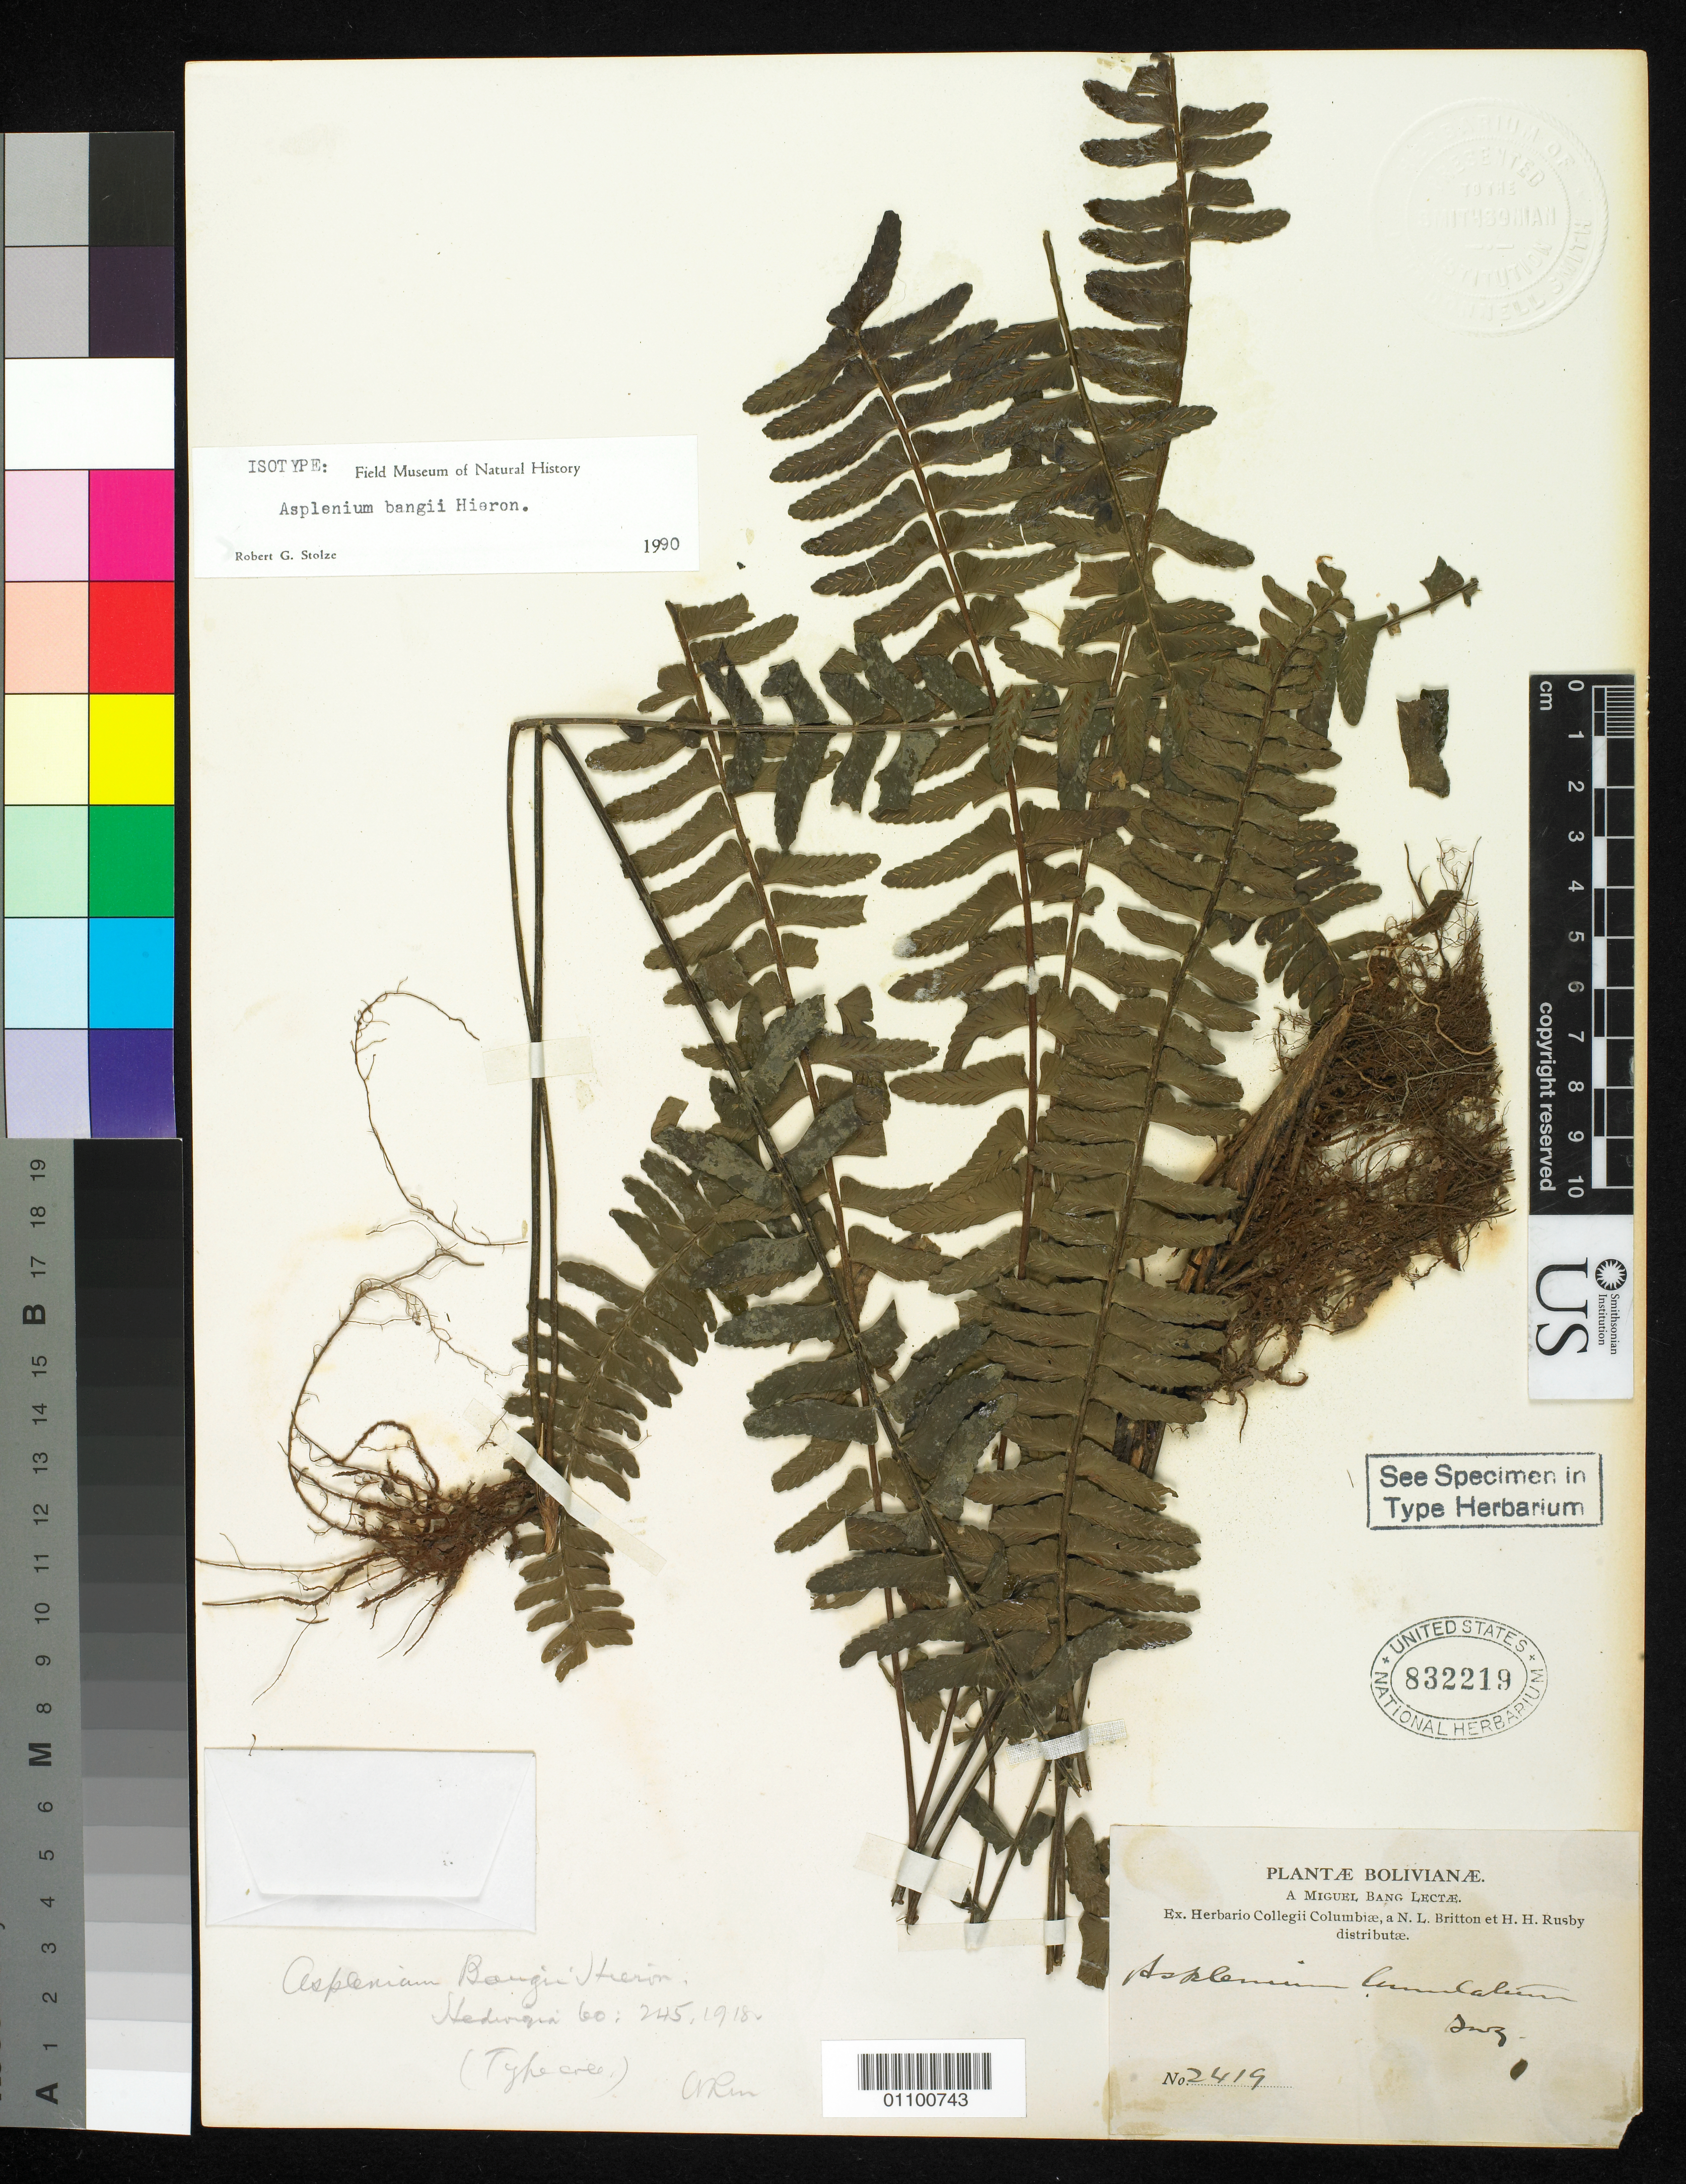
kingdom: Plantae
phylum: Tracheophyta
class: Polypodiopsida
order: Polypodiales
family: Aspleniaceae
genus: Asplenium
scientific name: Asplenium bangii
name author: Hieron.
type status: Type Collection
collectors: M. Bang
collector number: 2419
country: Bolivia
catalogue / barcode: US 832219